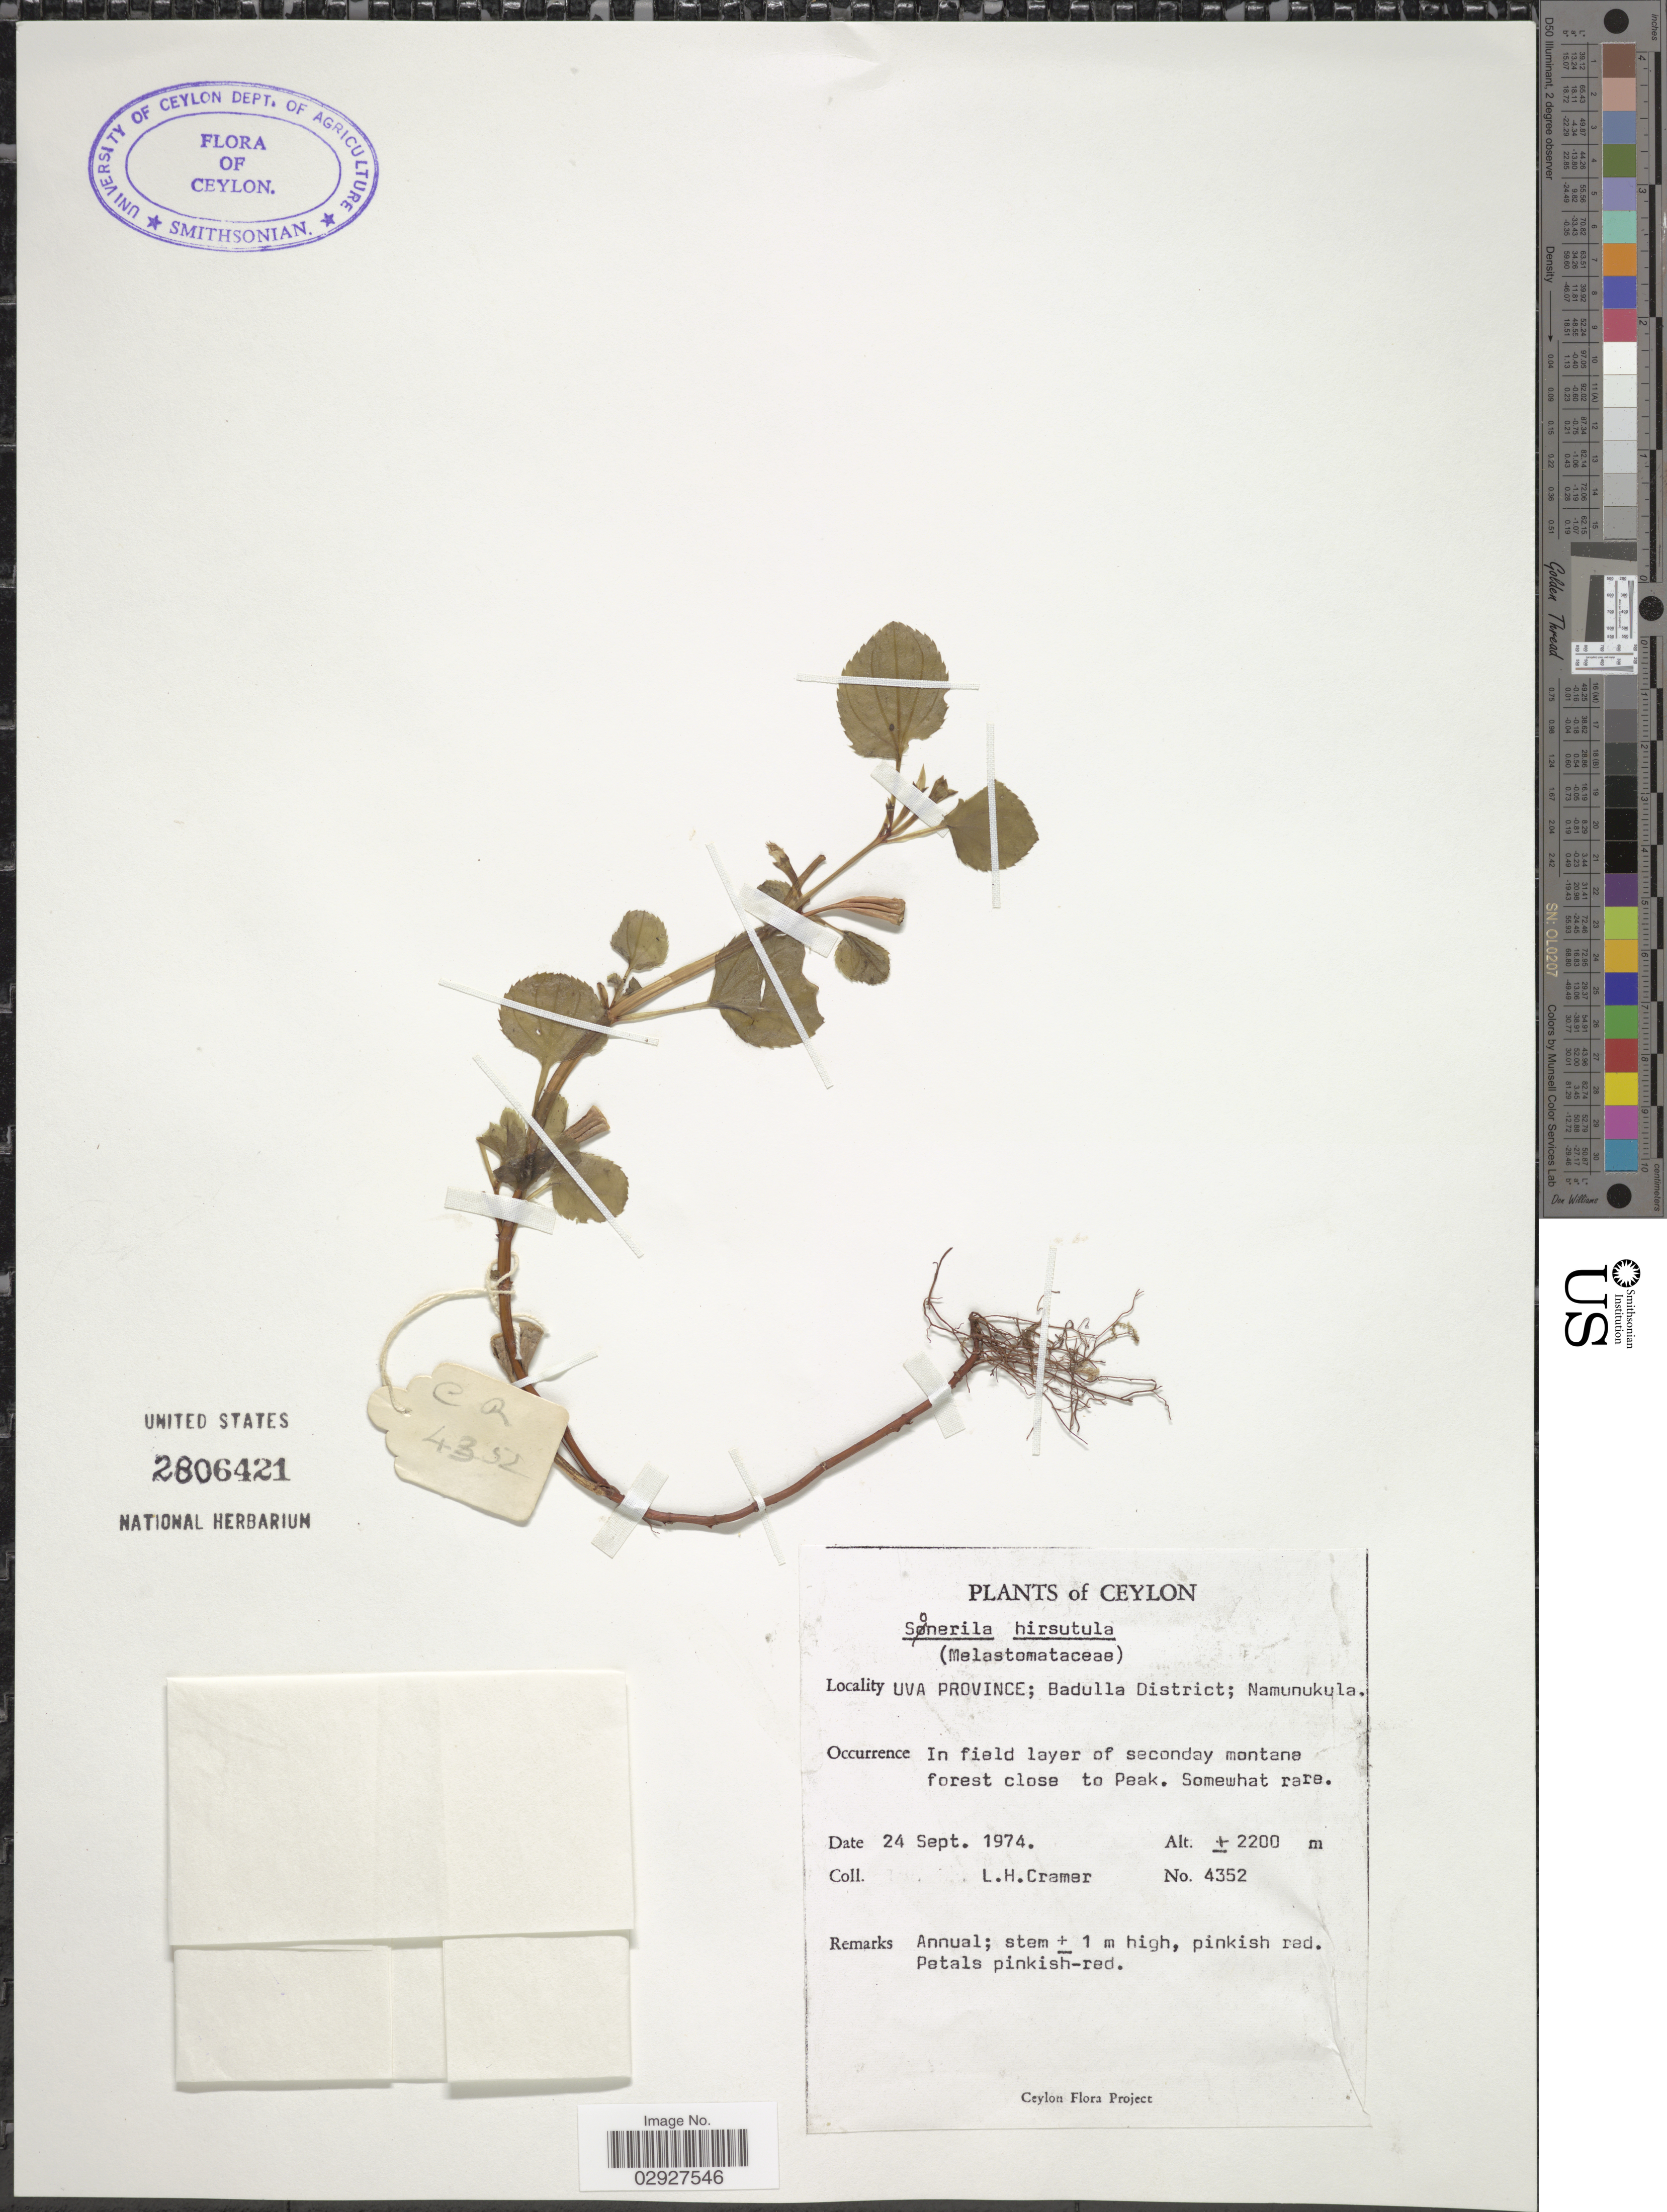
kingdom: Plantae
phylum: Tracheophyta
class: Magnoliopsida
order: Myrtales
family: Melastomataceae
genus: Sonerila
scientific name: Sonerila hirsutula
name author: Arn.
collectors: L. H. Cramer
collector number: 4352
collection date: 1974-09-24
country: Sri Lanka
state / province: Uva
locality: Ceylon. Badulla District; Namunukula.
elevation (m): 2200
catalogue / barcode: US 2806421